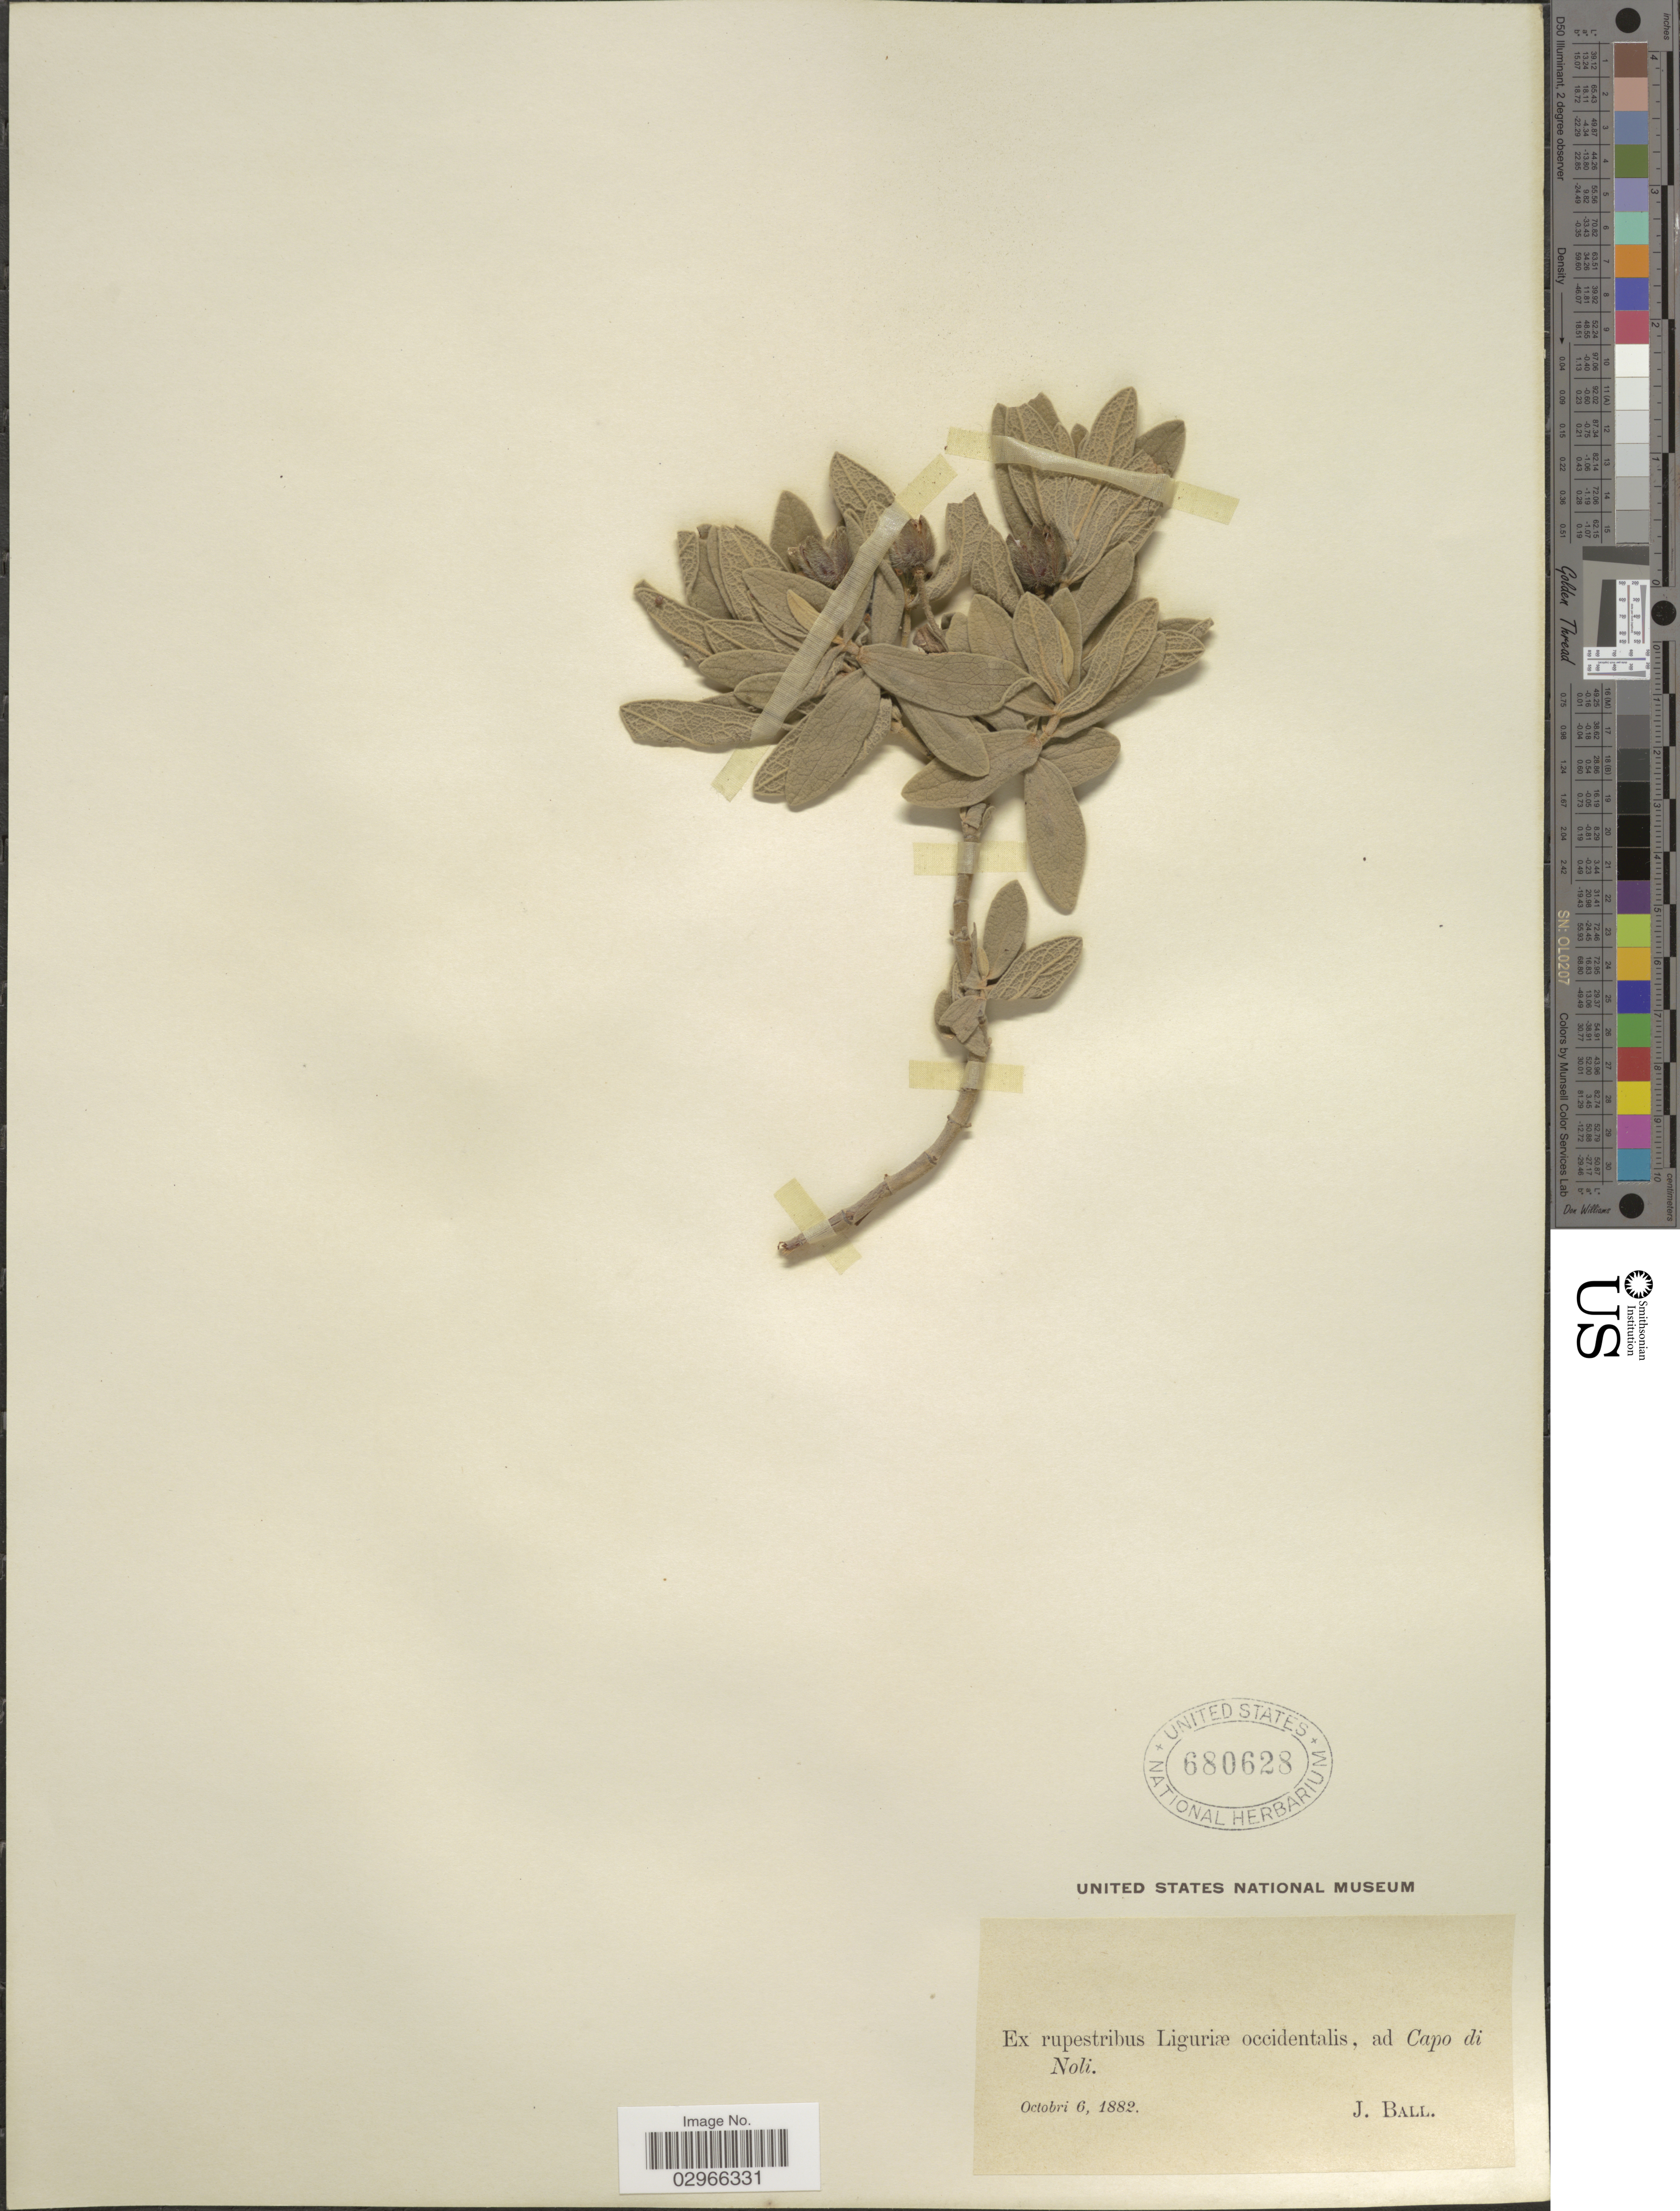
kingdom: Plantae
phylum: Tracheophyta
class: Magnoliopsida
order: Malvales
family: Cistaceae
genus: Cistus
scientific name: Cistus sp.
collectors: J. Ball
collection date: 1882-10-06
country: Italy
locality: Ex rupestribus Liguriæ occidentalis.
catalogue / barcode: US 680628